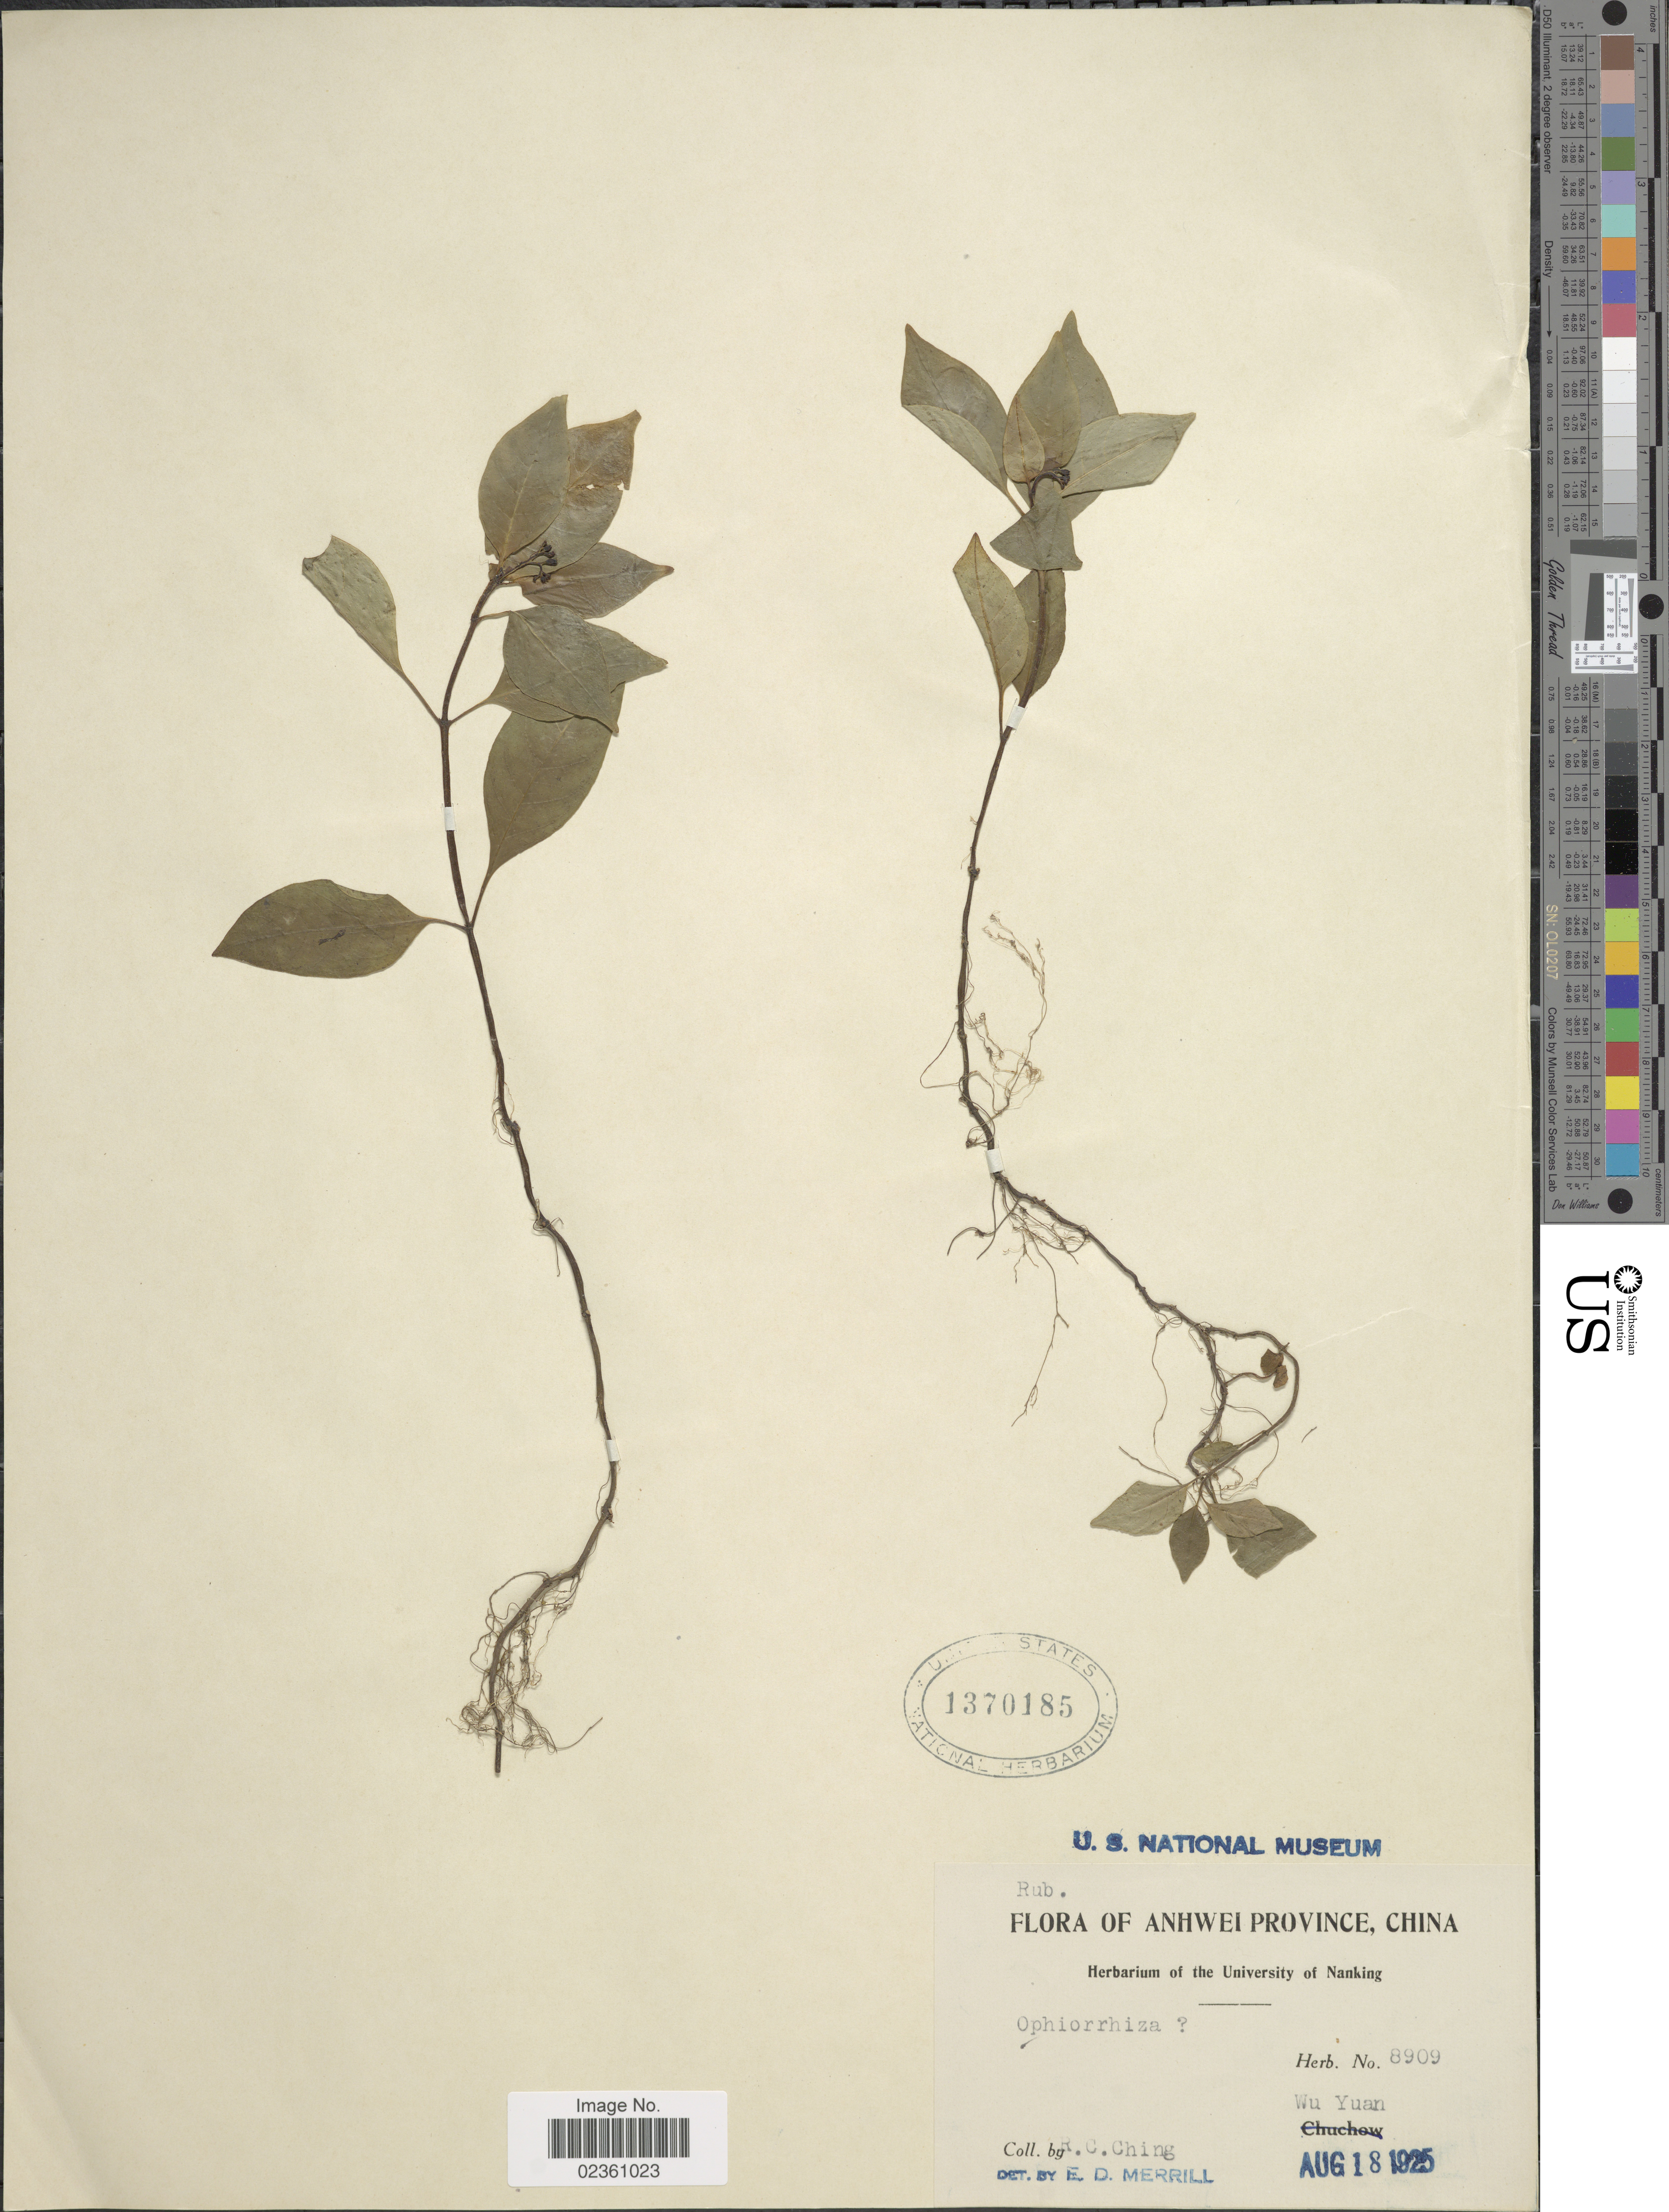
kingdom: Plantae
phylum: Tracheophyta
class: Magnoliopsida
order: Gentianales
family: Rubiaceae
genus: Ophiorrhiza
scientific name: Ophiorrhiza sp.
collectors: R. C. Ching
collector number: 8909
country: China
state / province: Anhui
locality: Anhwei Province, Wu Yuan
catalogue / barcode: US 1370185